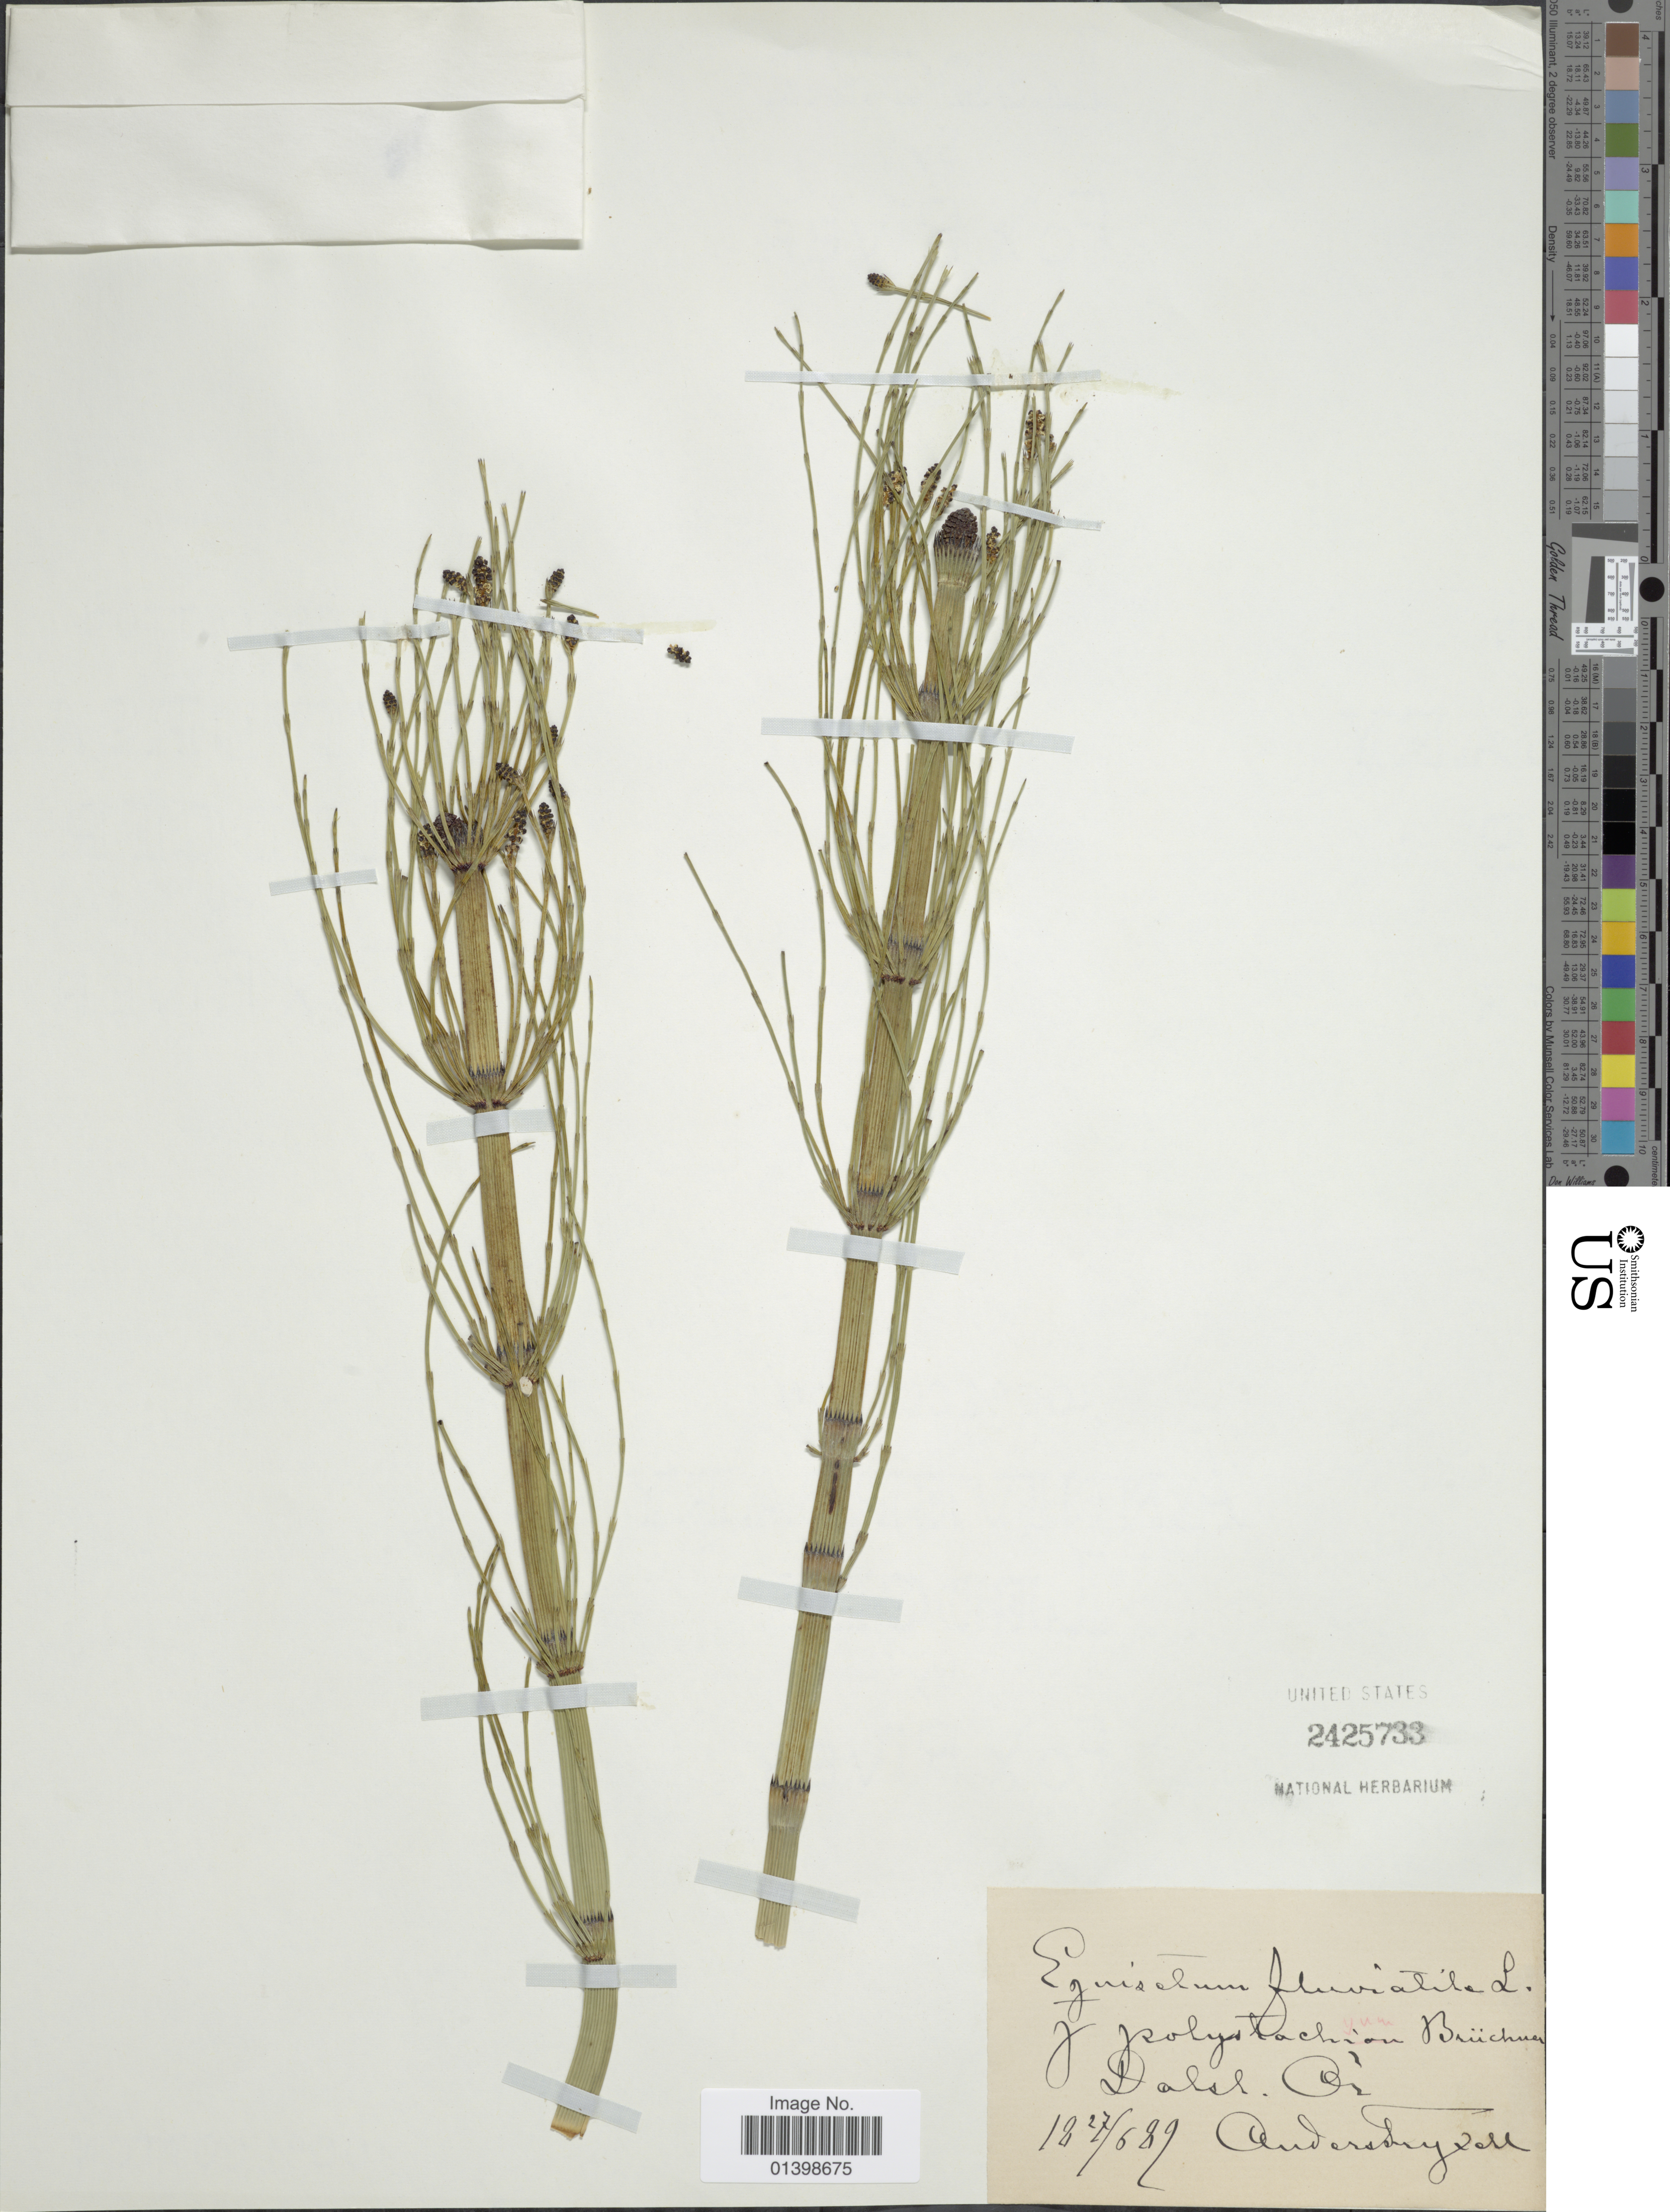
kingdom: Plantae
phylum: Tracheophyta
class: Polypodiopsida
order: Equisetales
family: Equisetaceae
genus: Equisetum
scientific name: Equisetum fluviatile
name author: L.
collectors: A. Fryxell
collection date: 1889-06-27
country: Sweden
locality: Dalsl. Or.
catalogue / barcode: US 2425733